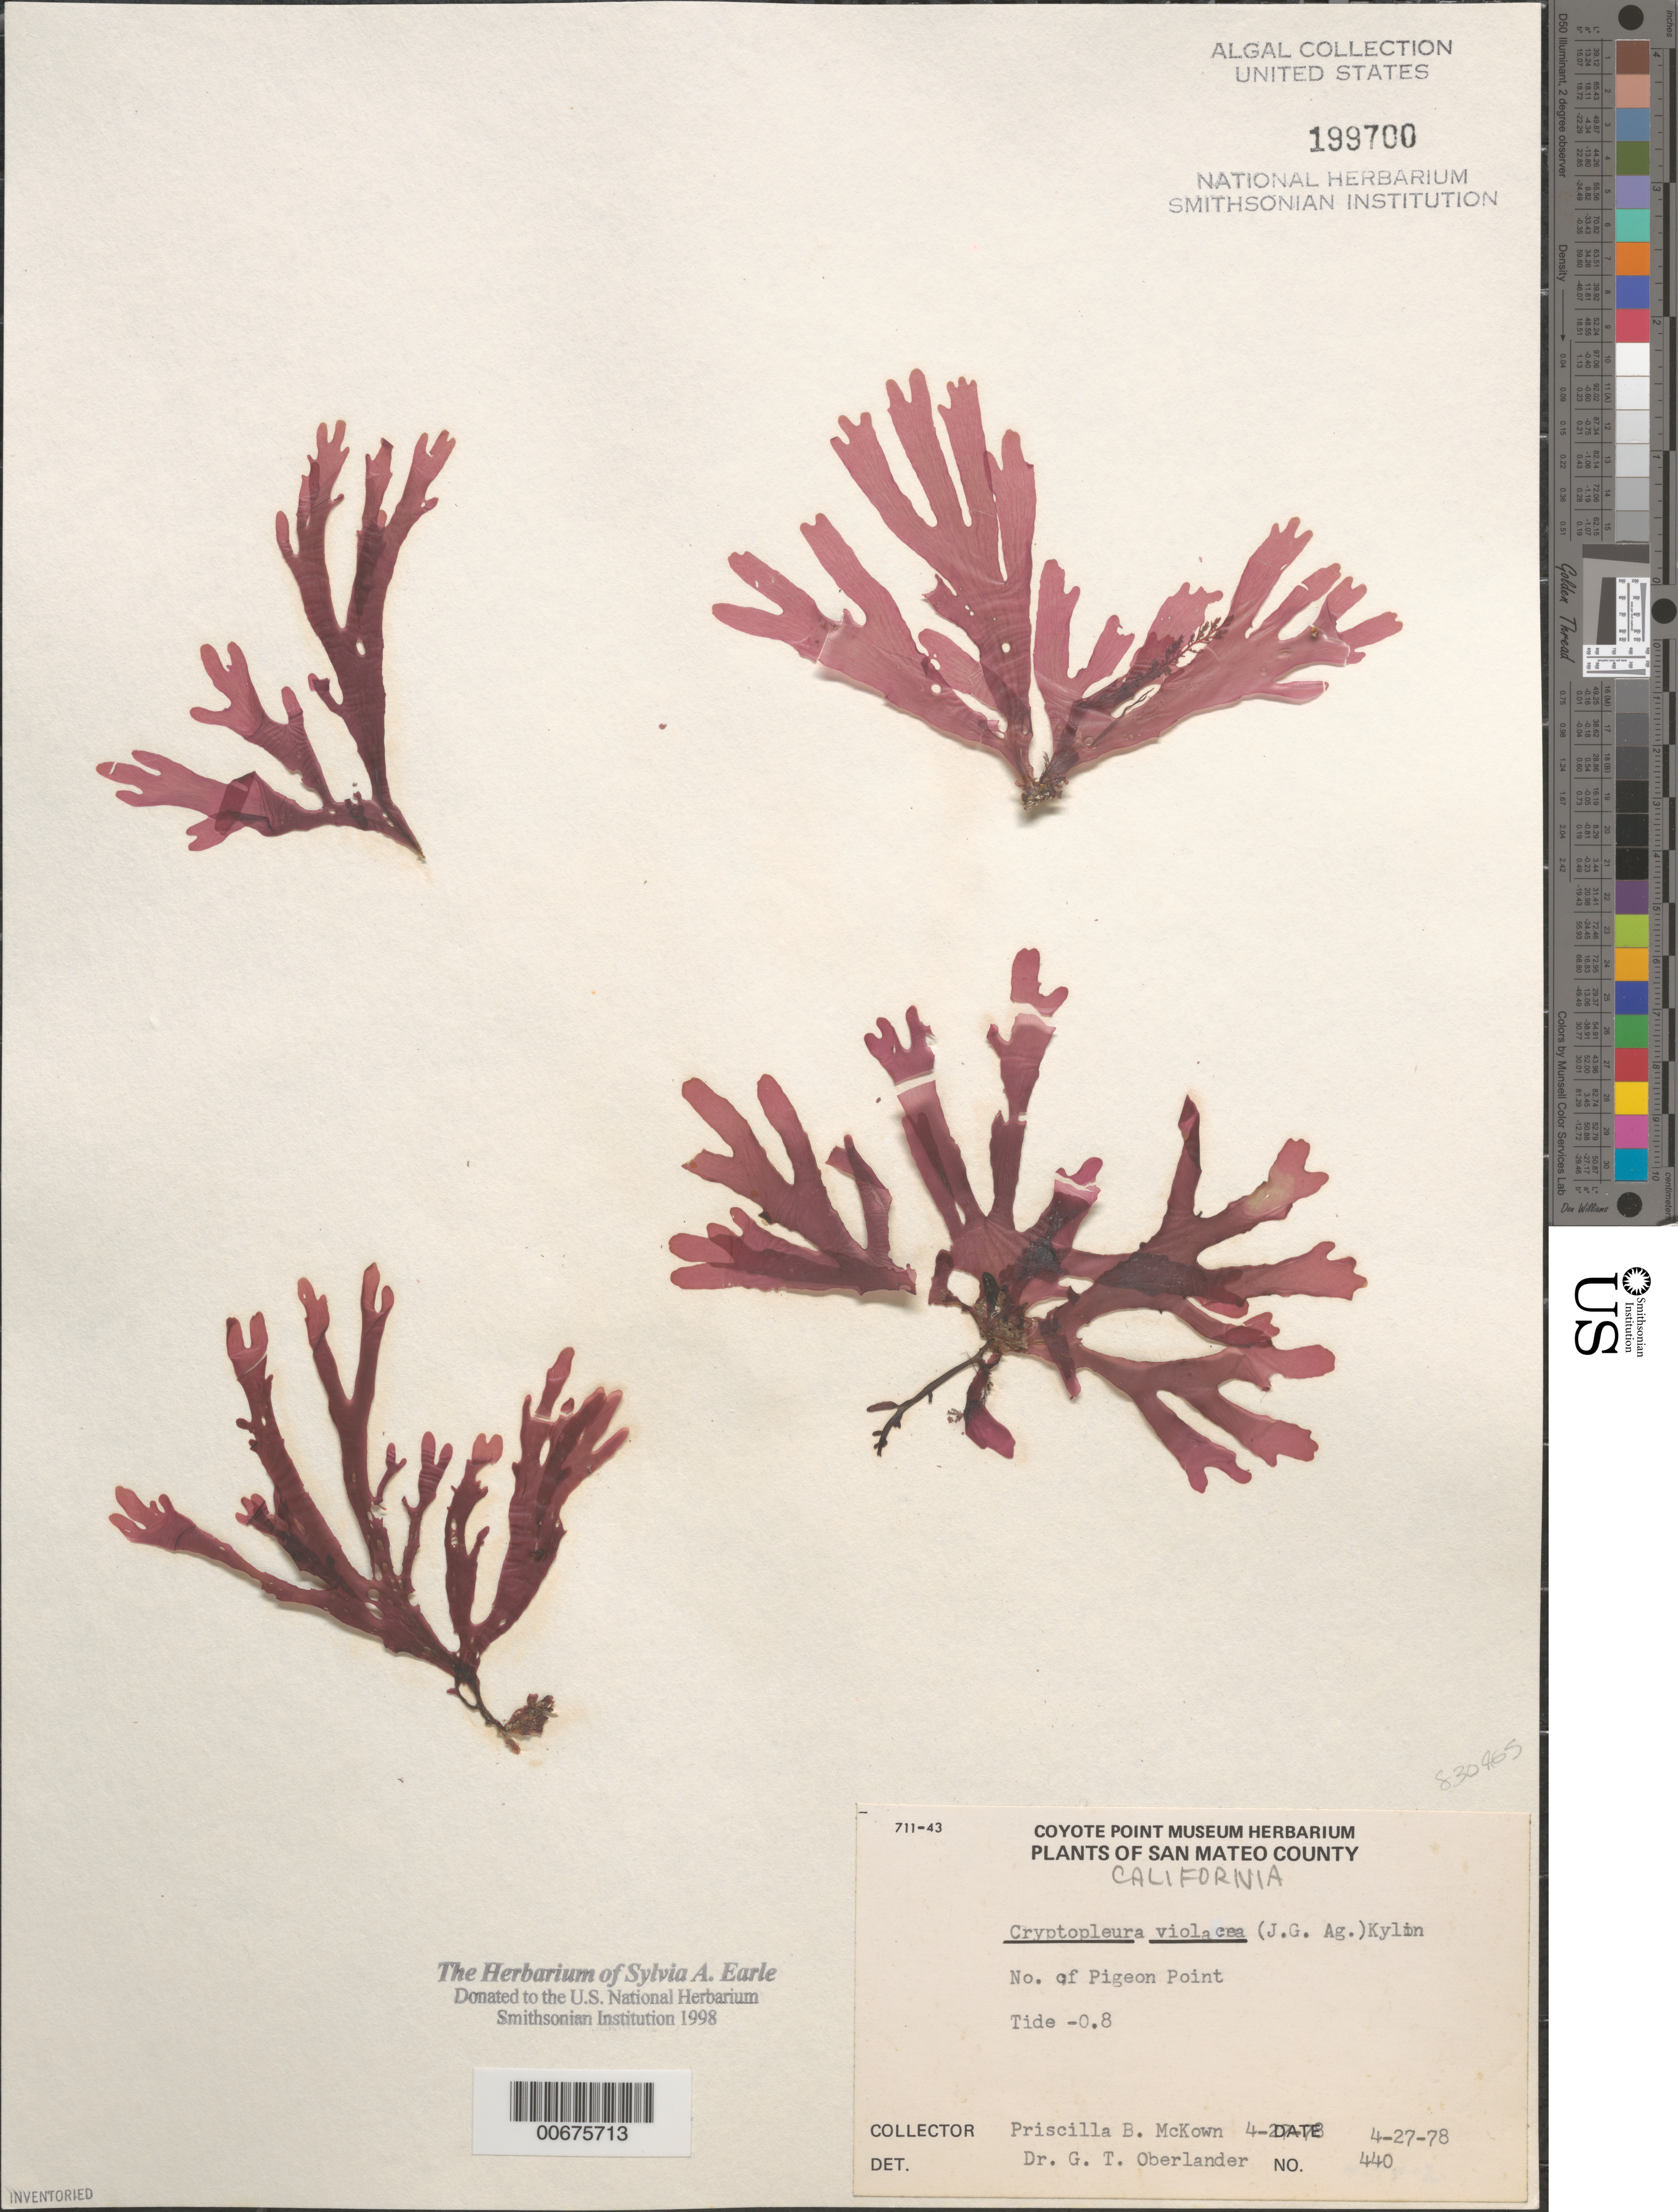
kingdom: Plantae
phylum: Rhodophyta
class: Florideophyceae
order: Ceramiales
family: Delesseriaceae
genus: Cryptopleura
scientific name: Cryptopleura violacea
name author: (J. Ag.) Kylin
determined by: Oberlander, G. T.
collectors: P. McKown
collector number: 440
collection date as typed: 27 Apr 1978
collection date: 1978-04-27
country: United States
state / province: California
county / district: San Mateo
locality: North of Pigeon Point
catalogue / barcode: US 199700